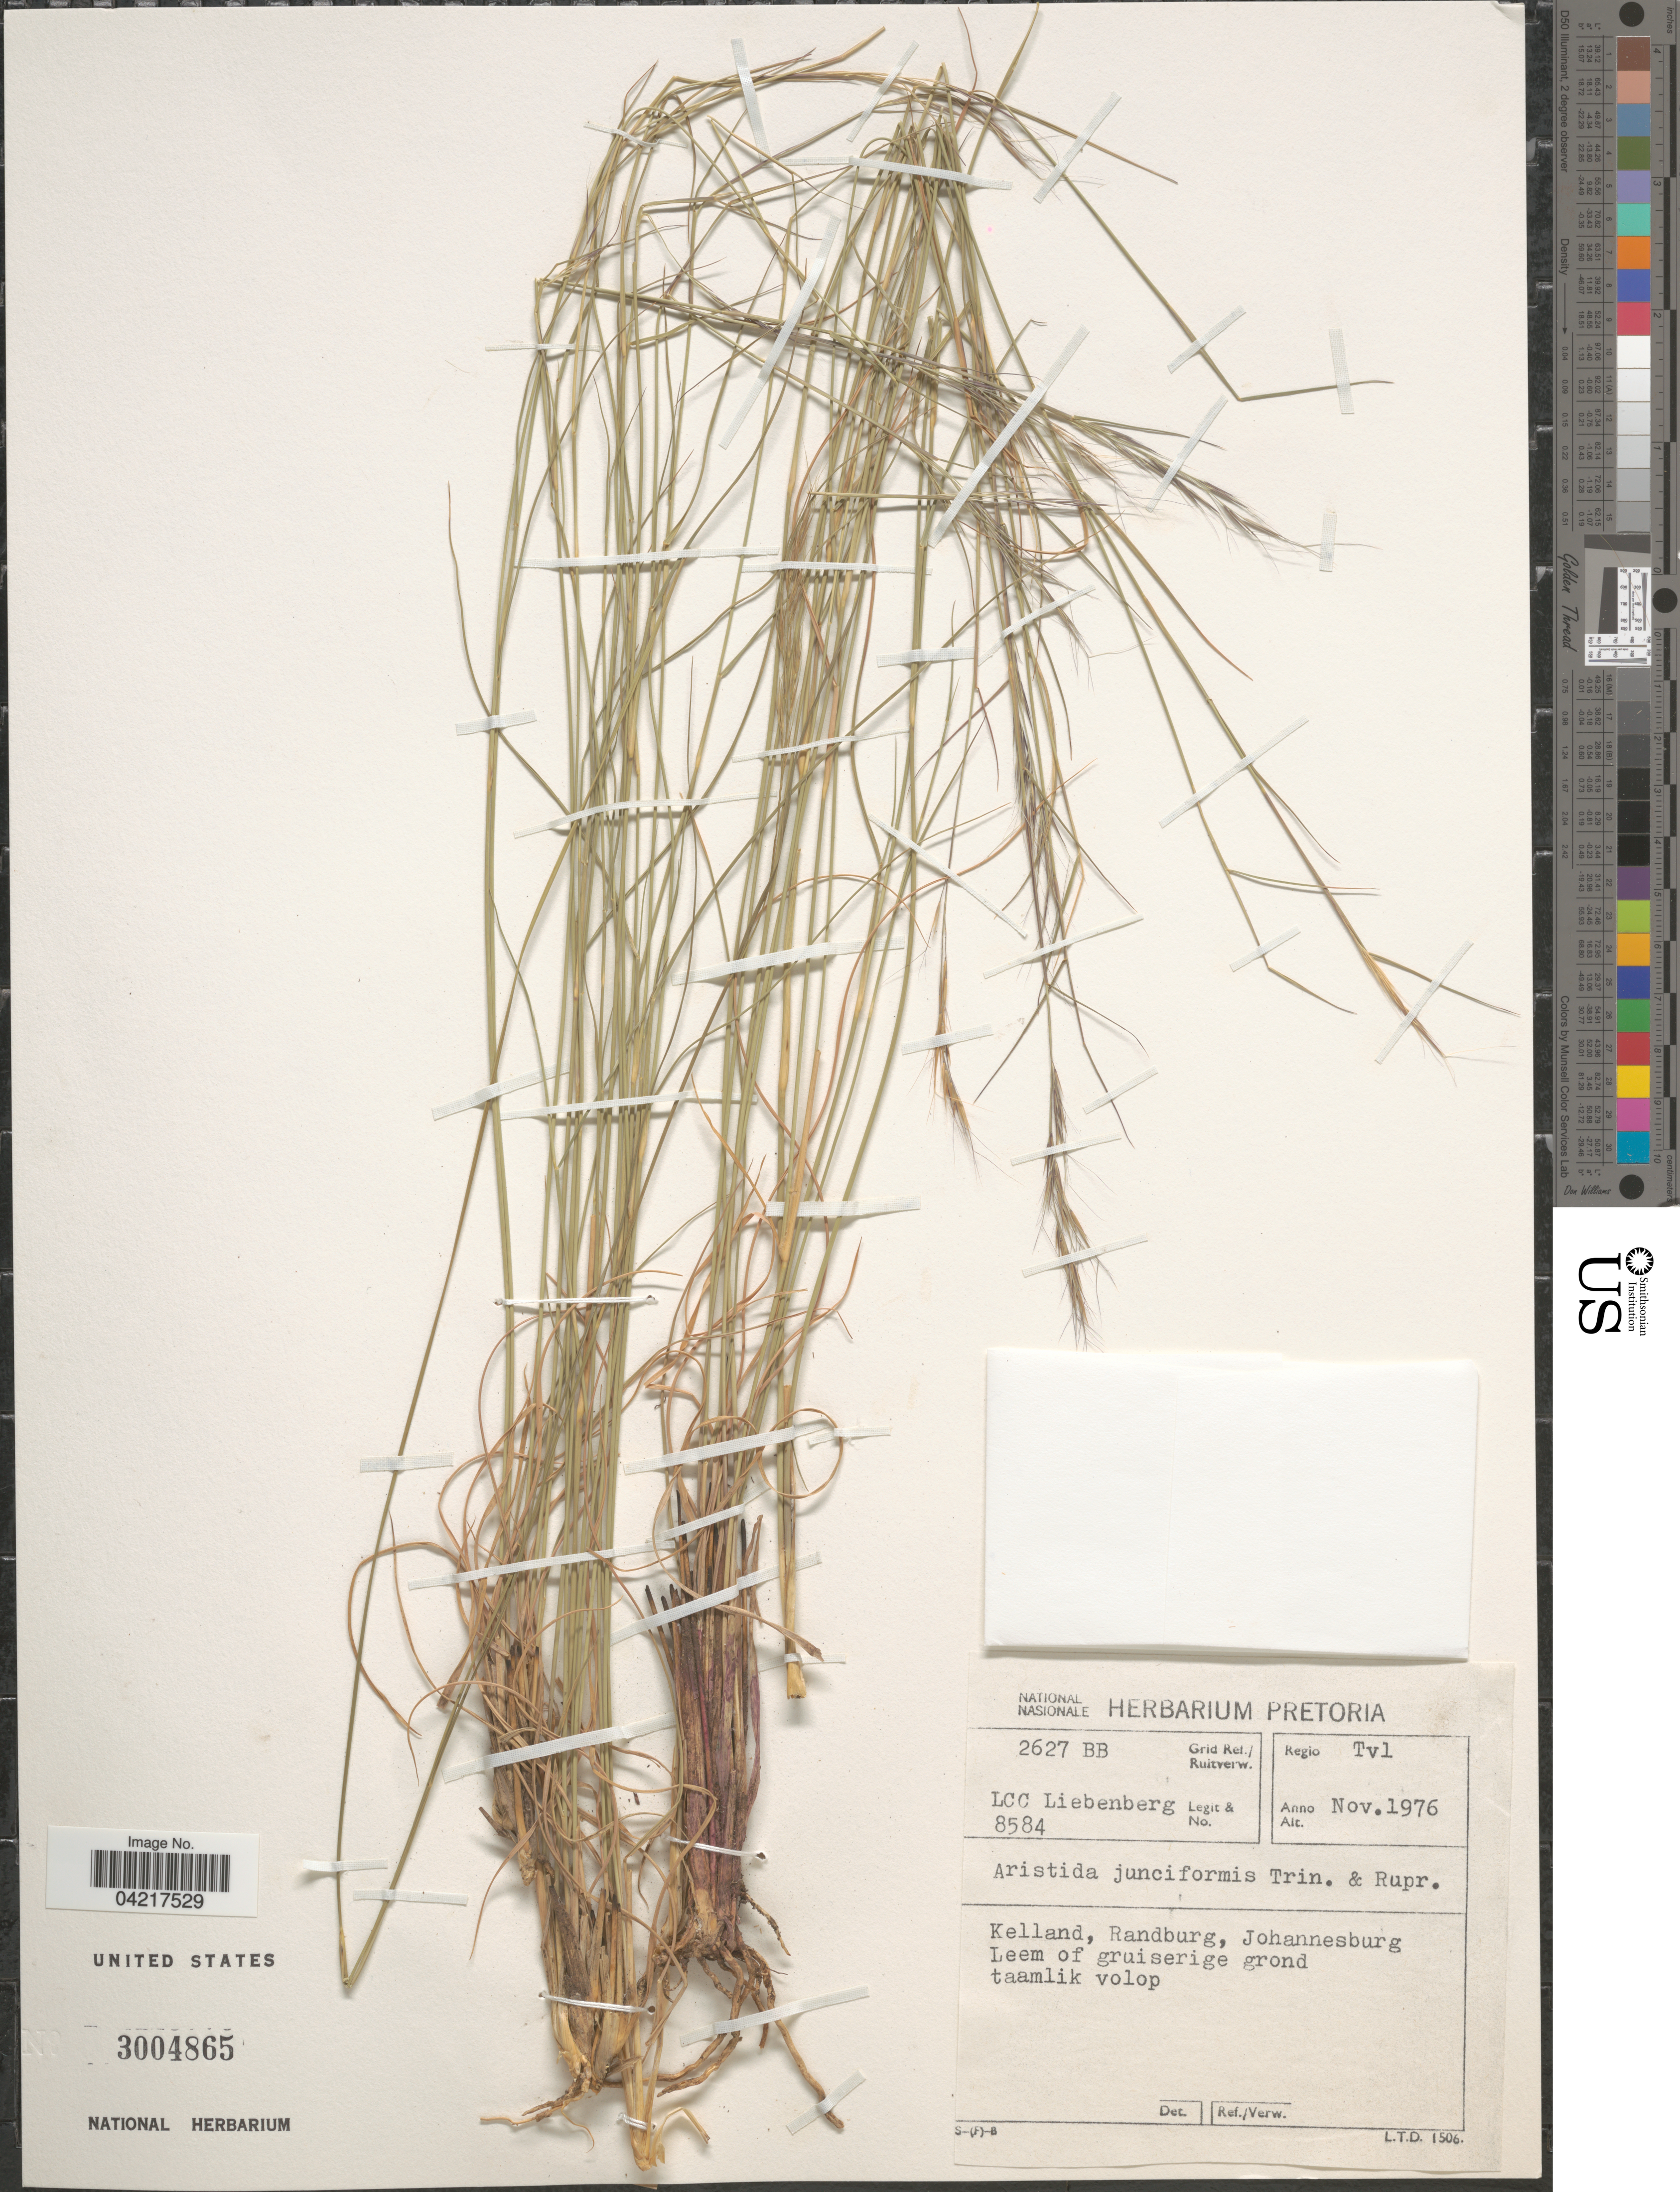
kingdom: Plantae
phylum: Tracheophyta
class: Liliopsida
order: Poales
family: Poaceae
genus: Aristida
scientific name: Aristida junciformis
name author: Trin. & Rupr.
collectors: L. Liebenberg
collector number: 8584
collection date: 1976-11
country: South Africa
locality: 2627 BB Grid Ref. Regio Tvl. Kelland, Randburg, Johannesburg.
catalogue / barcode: US 3004865